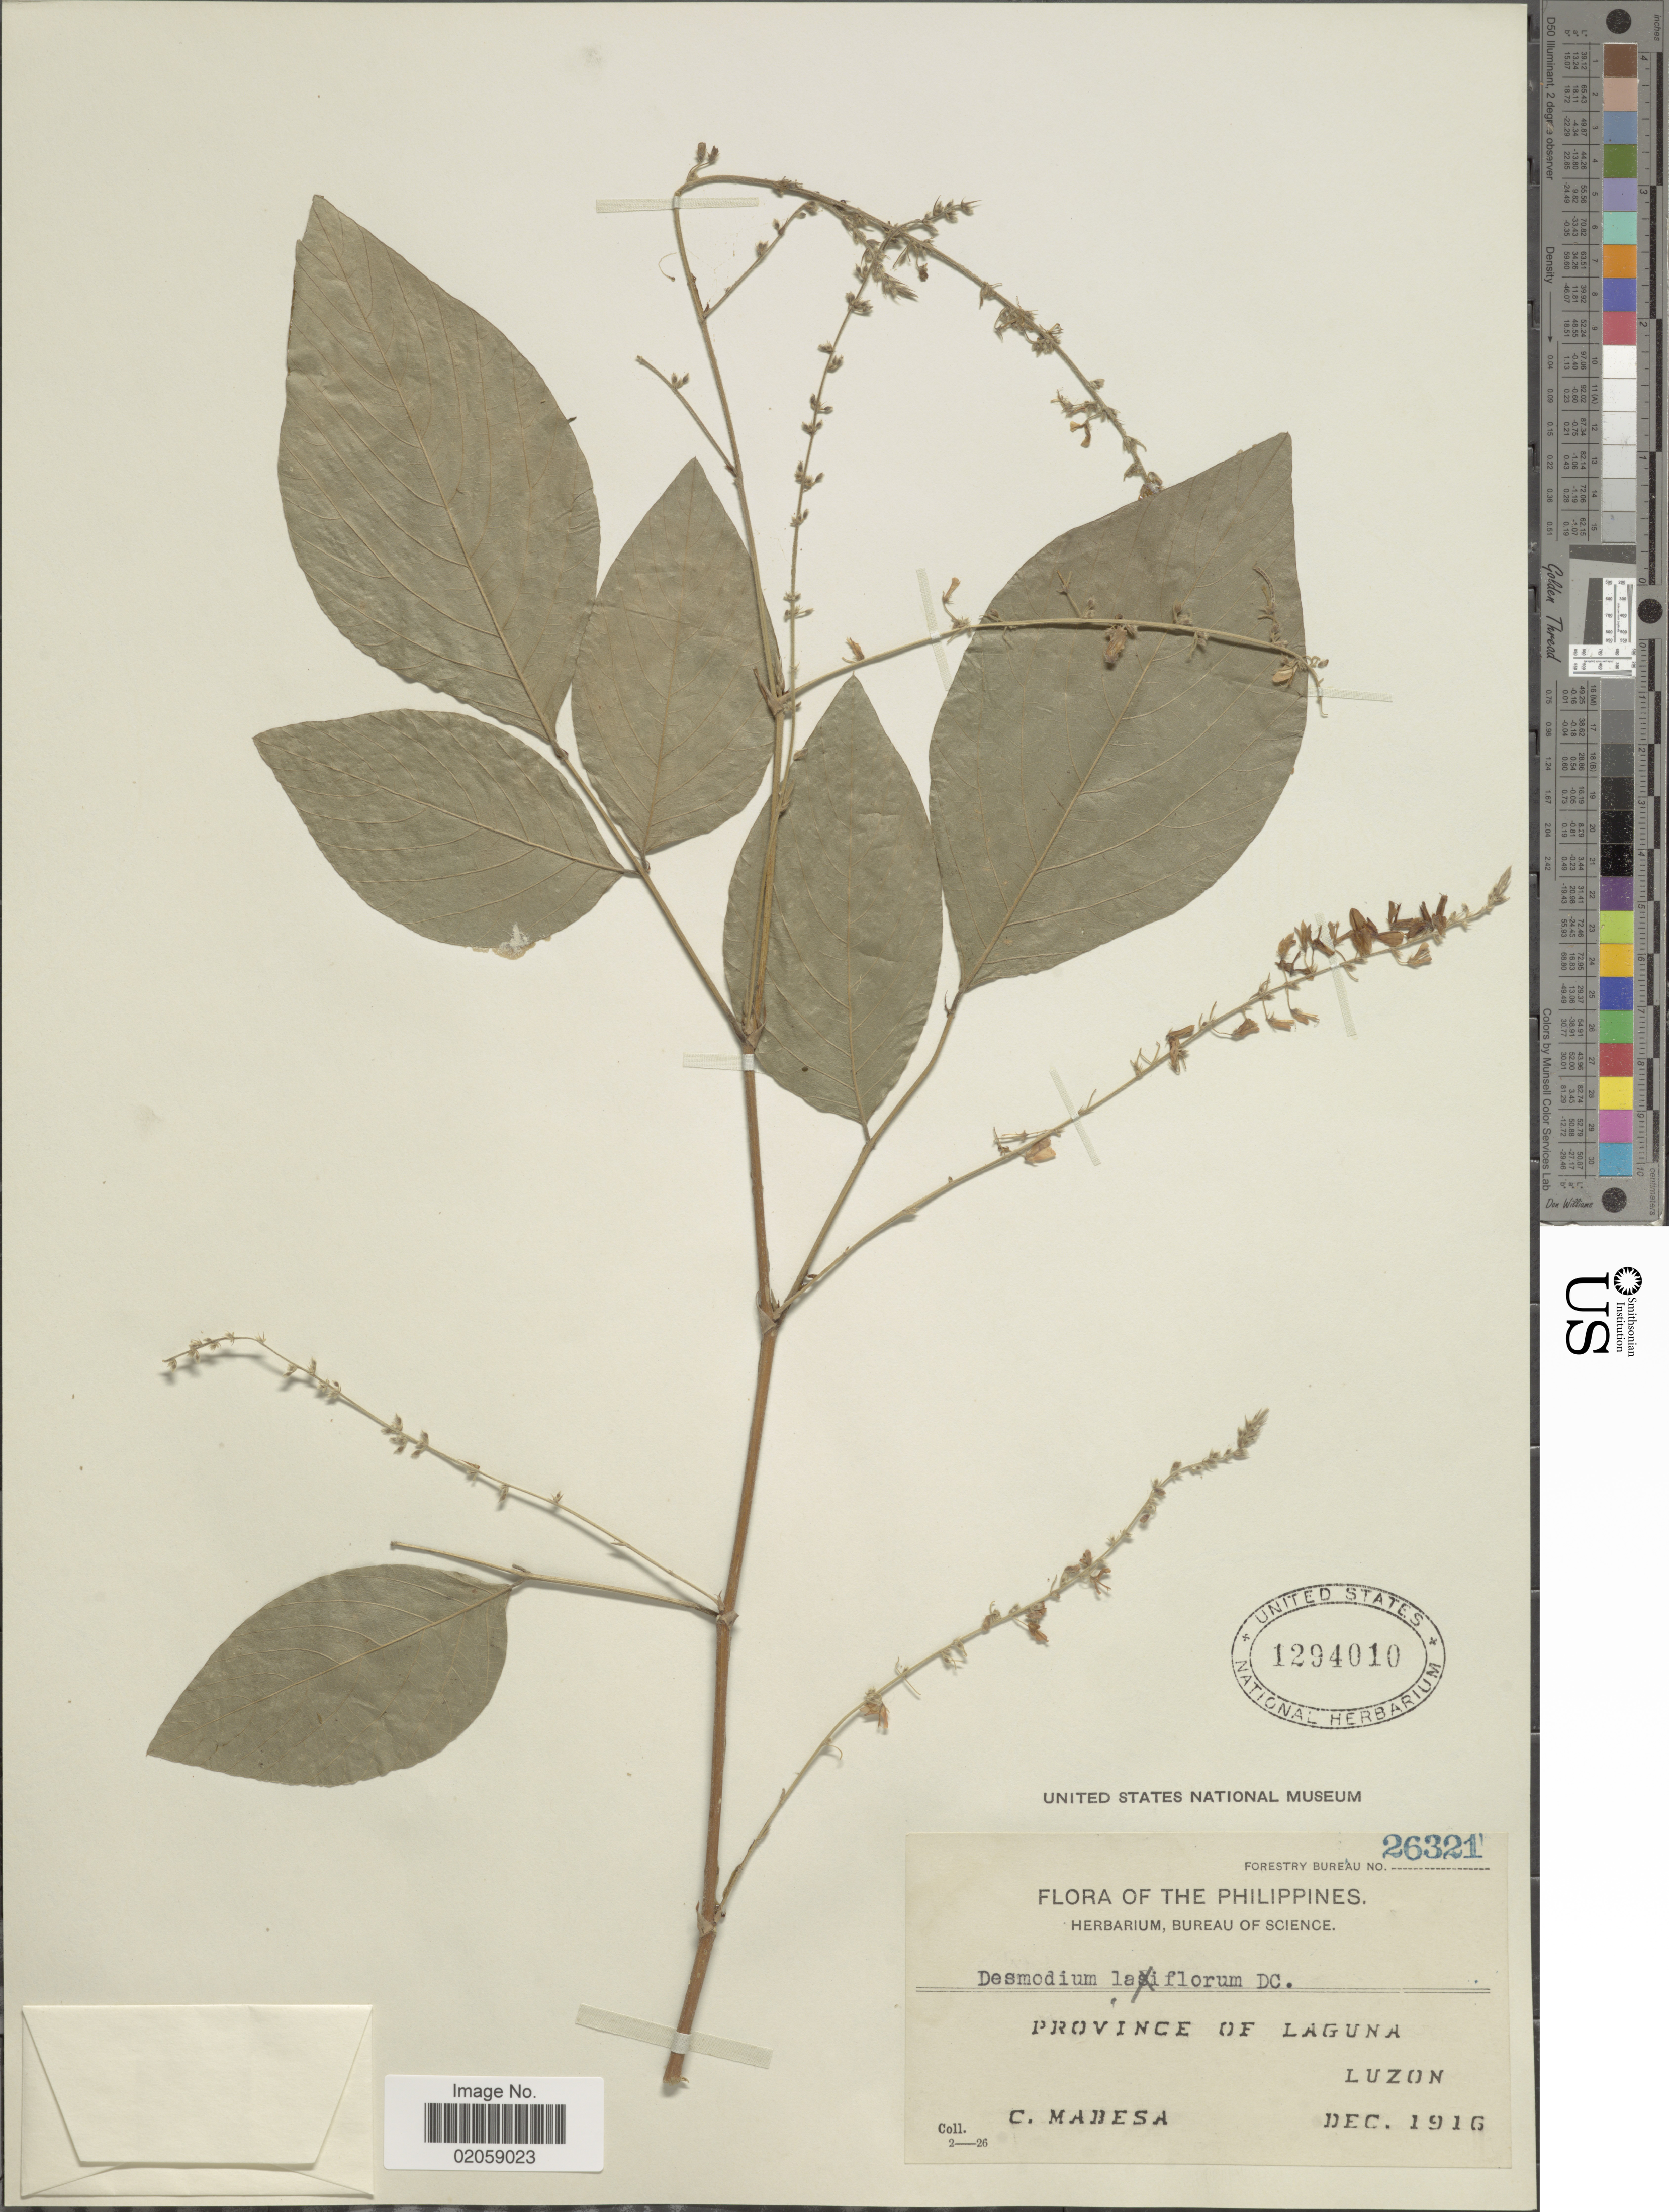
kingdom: Plantae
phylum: Tracheophyta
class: Magnoliopsida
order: Fabales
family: Fabaceae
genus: Sohmaea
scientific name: Sohmaea laxiflora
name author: (DC.) H. Ohashi & K. Ohashi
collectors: C. Mabesa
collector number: Forestry Bureau 26321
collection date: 1916-12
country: Philippines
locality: Province of Laguna. Luzon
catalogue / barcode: US 1294010